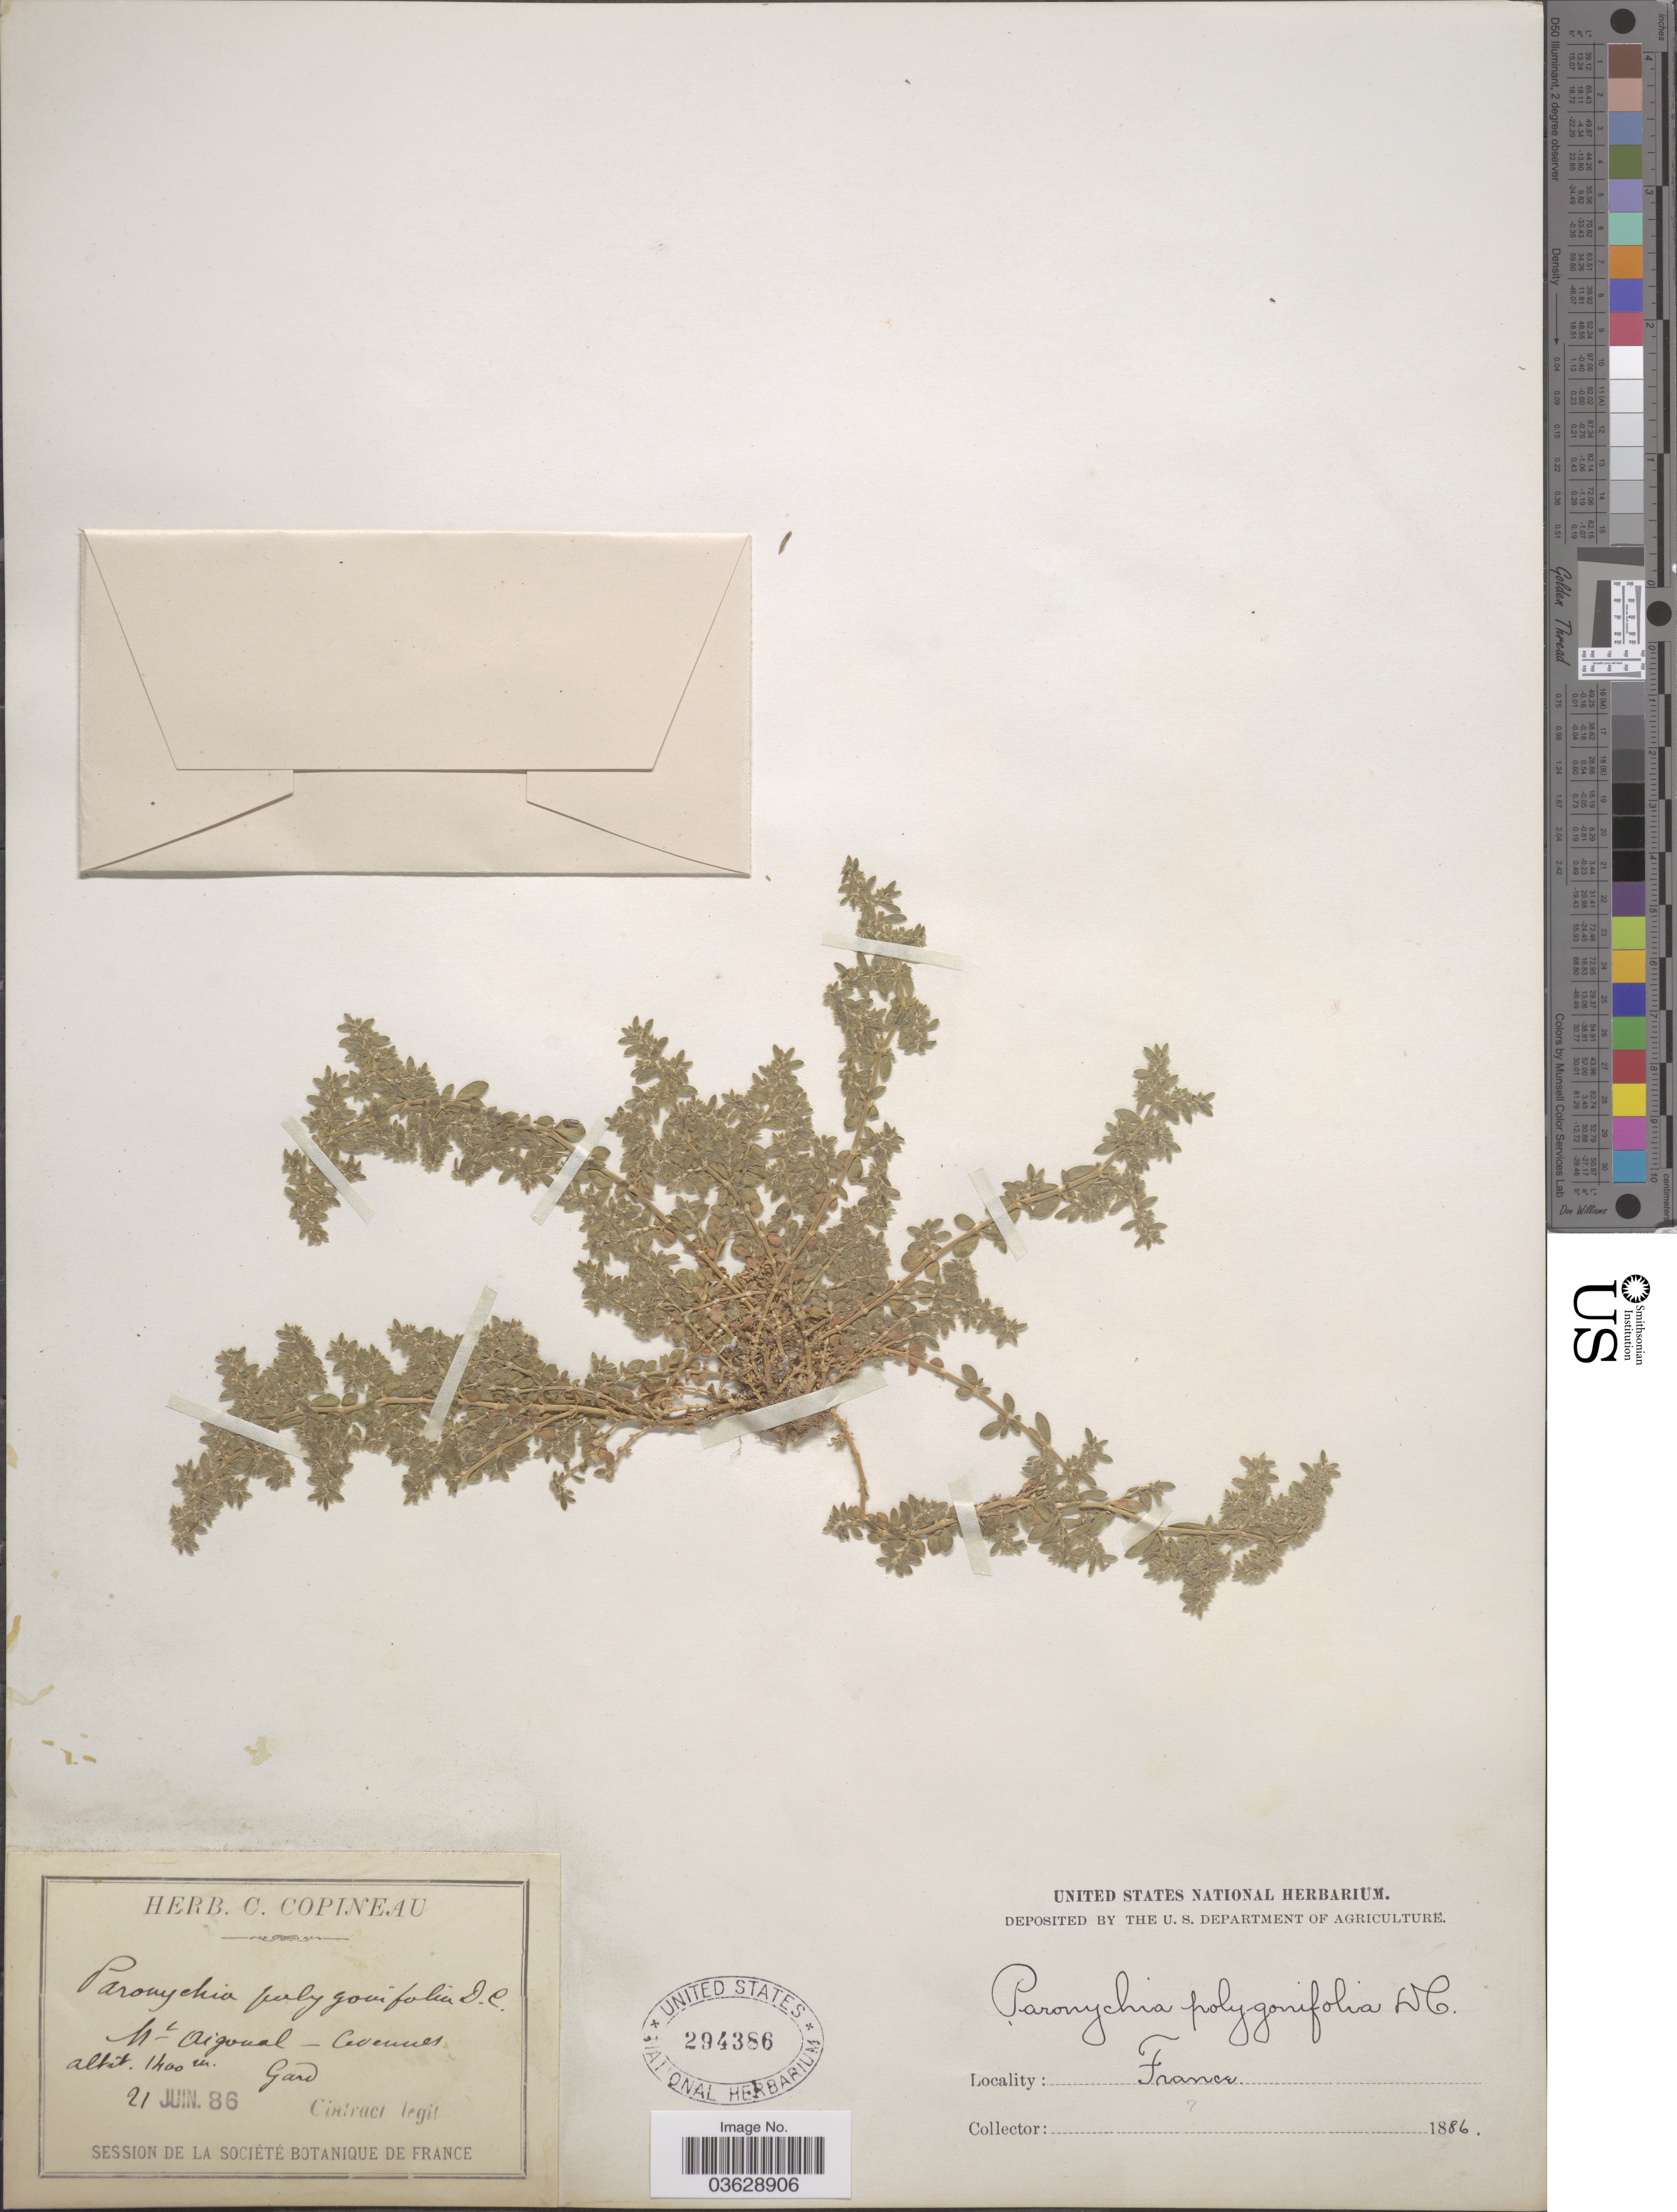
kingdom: Plantae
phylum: Tracheophyta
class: Magnoliopsida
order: Caryophyllales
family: Caryophyllaceae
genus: Paronychia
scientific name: Paronychia polygonifolia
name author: (Vill.) DC.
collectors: Cintract, --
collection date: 1886-06-21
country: France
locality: Mt Aigual - Cevennes. Gard.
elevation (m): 1400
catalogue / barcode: US 294386